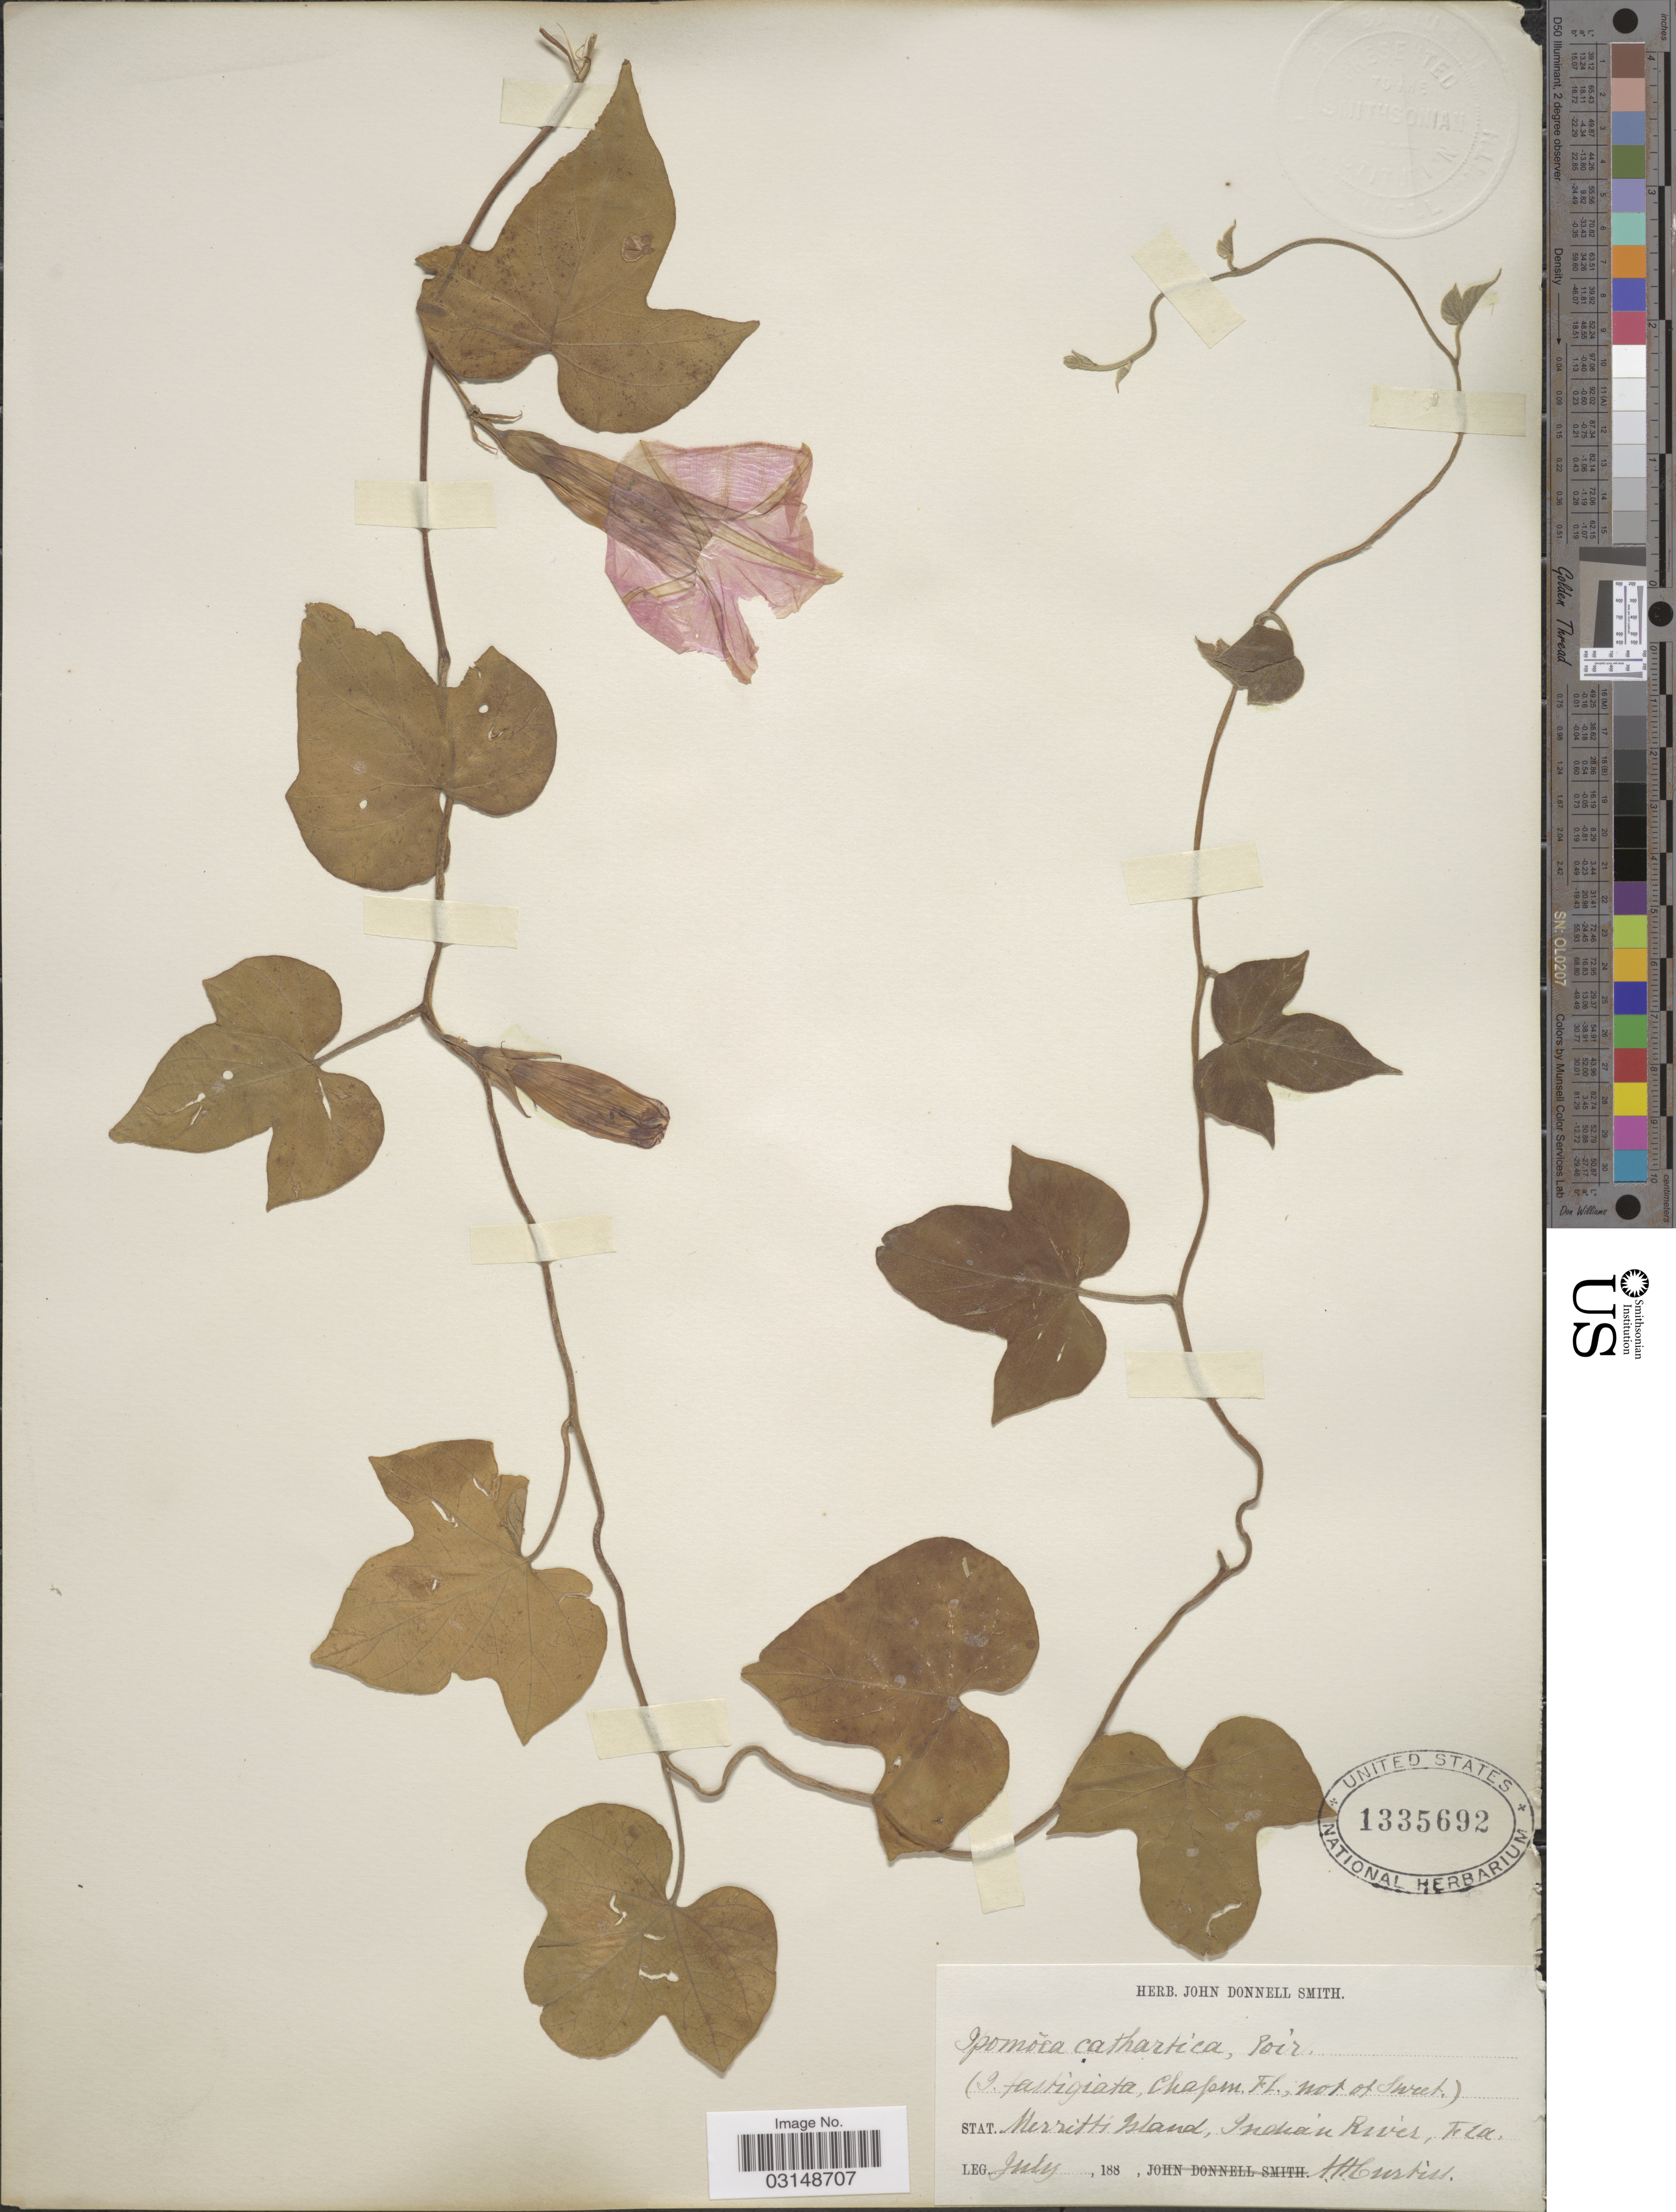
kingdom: Plantae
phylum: Tracheophyta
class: Magnoliopsida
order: Solanales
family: Convolvulaceae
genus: Ipomoea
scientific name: Ipomoea indica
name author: (Burm.) Merr.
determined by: Strong, Mark T., (BOT), Smithsonian Institution - National Museum of Natural History (UNITED STATES)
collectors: A. H. Curtiss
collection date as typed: July, 188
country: United States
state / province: Florida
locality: Stat. Merritt's Island, Indian River.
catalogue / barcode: US 1335692